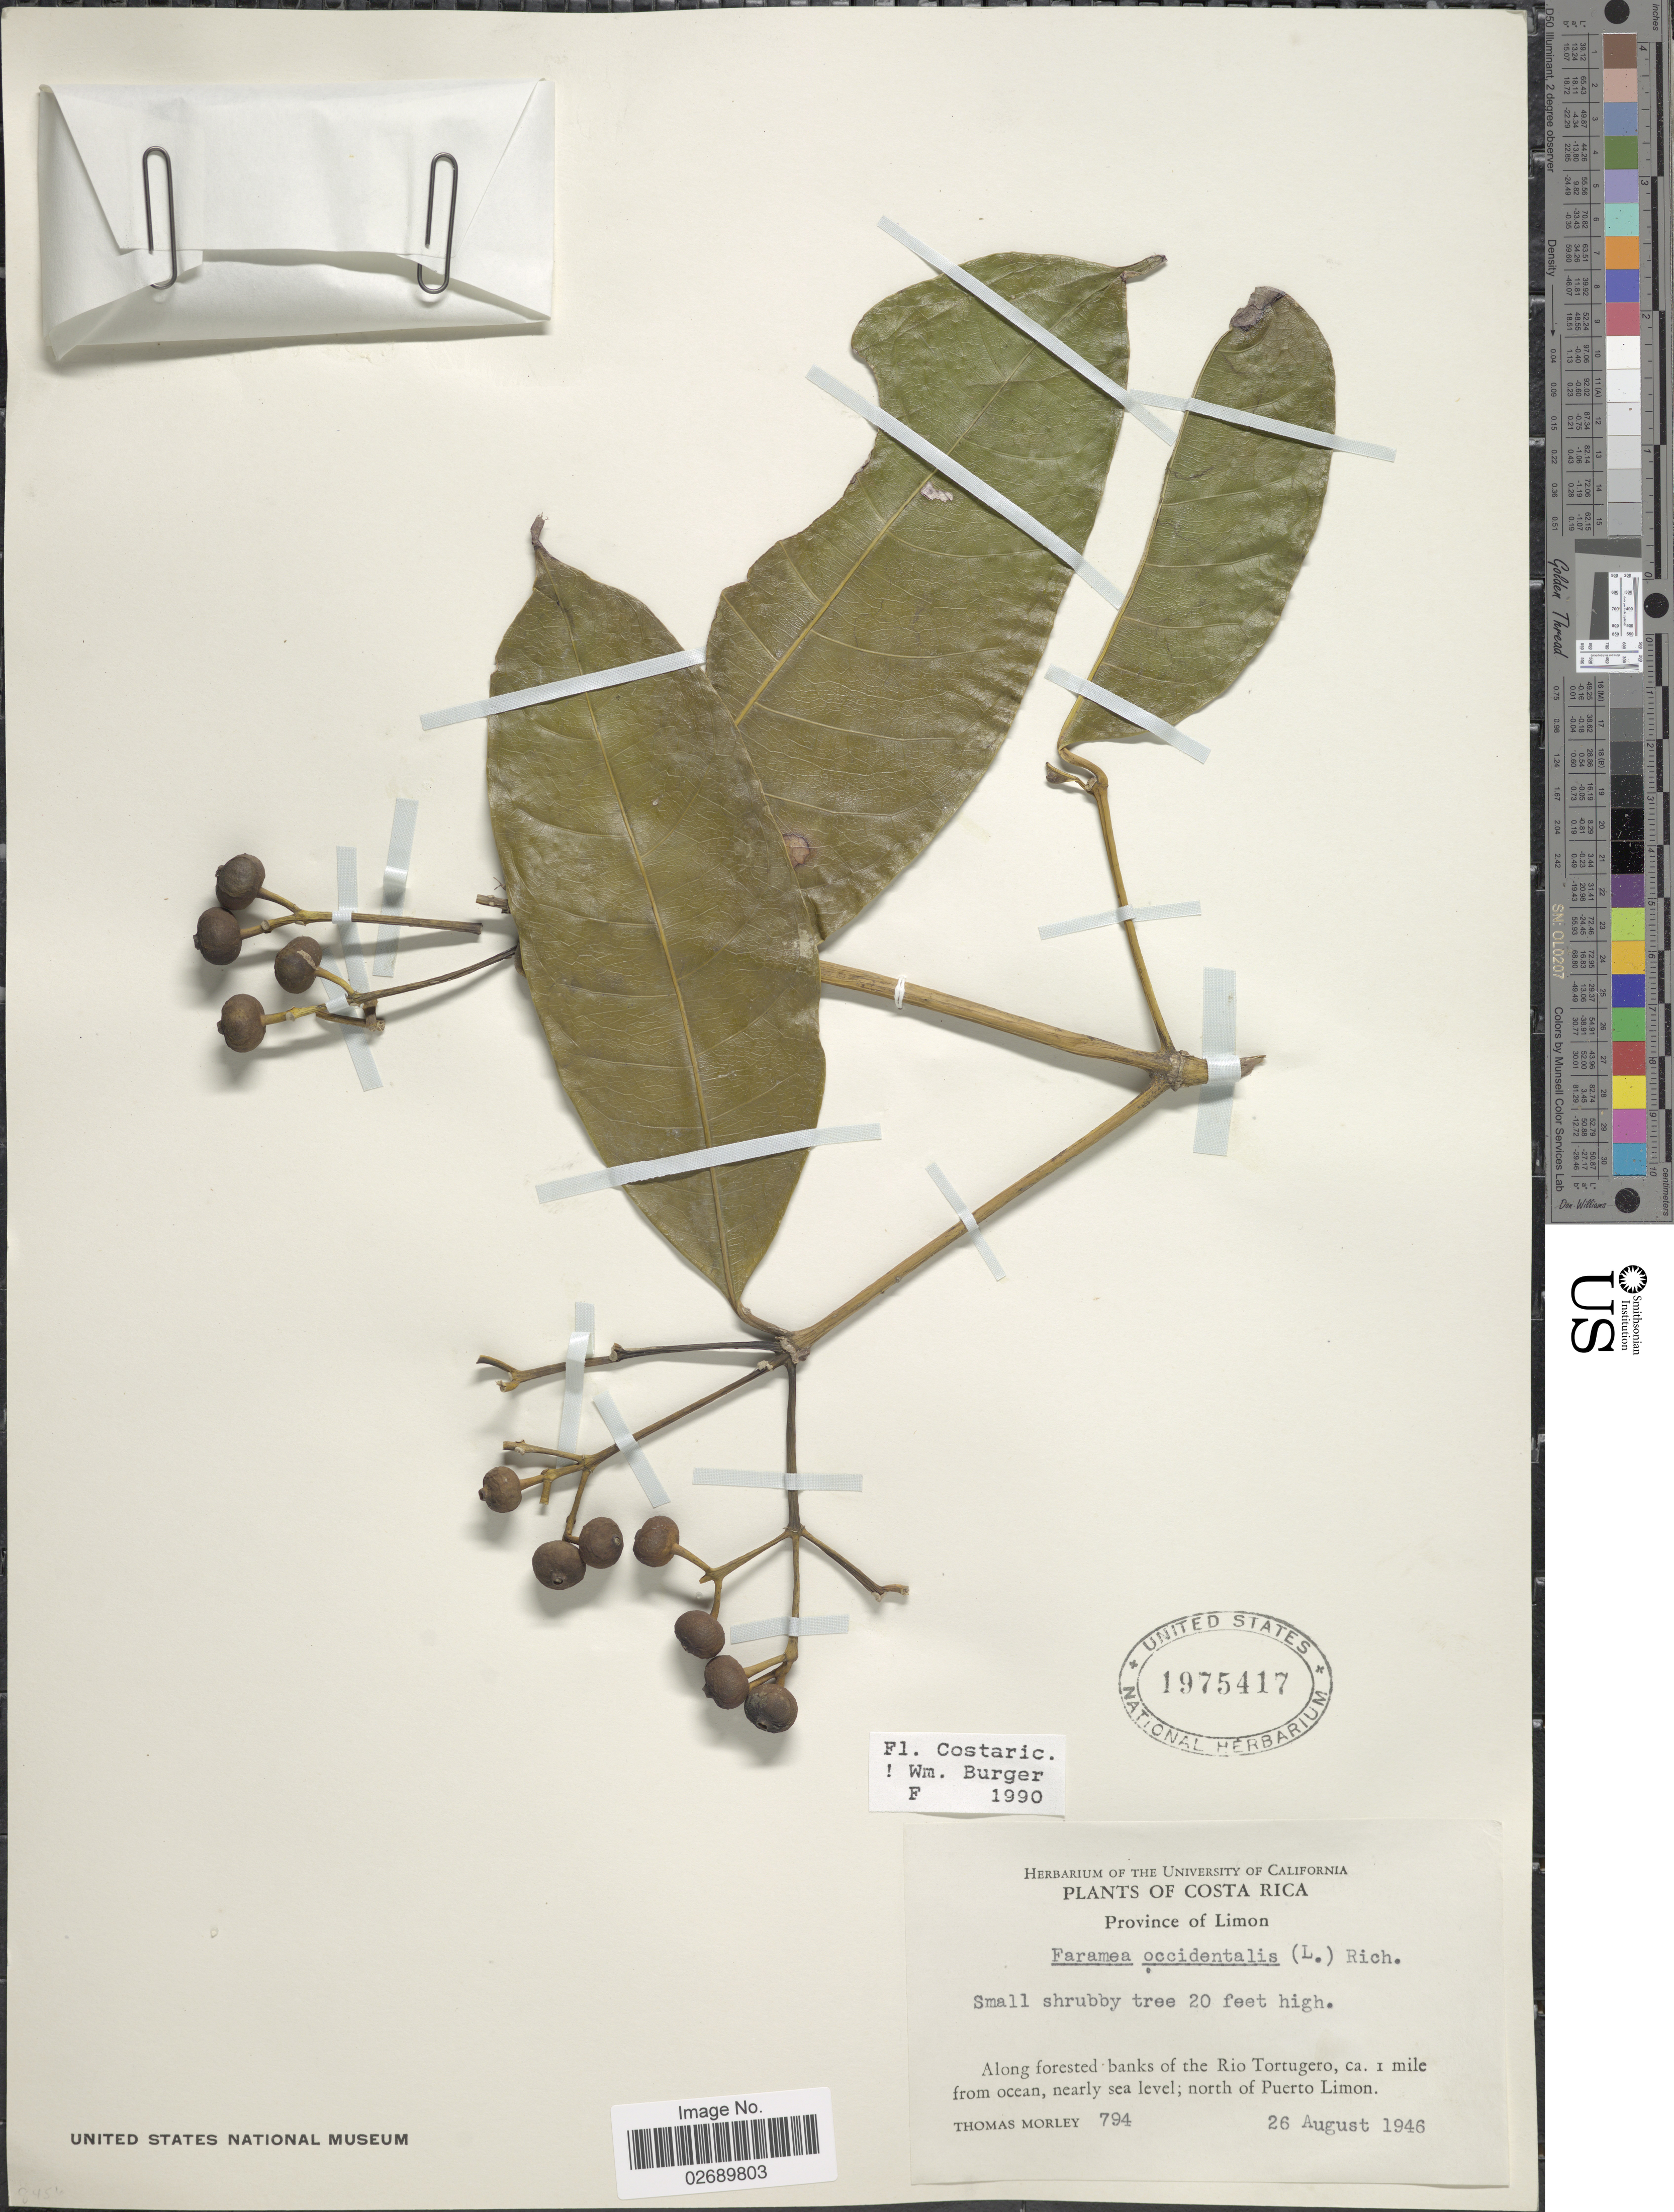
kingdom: Plantae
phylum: Tracheophyta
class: Magnoliopsida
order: Gentianales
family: Rubiaceae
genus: Faramea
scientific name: Faramea occidentalis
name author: (L.) A. Rich.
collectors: T. Morley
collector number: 794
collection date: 1946-08-26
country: Costa Rica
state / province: Limón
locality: Along forested banks of the Rio Tortuguero, ca. 1 mile from ocean; north of Puerto Limon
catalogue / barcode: US 1975417